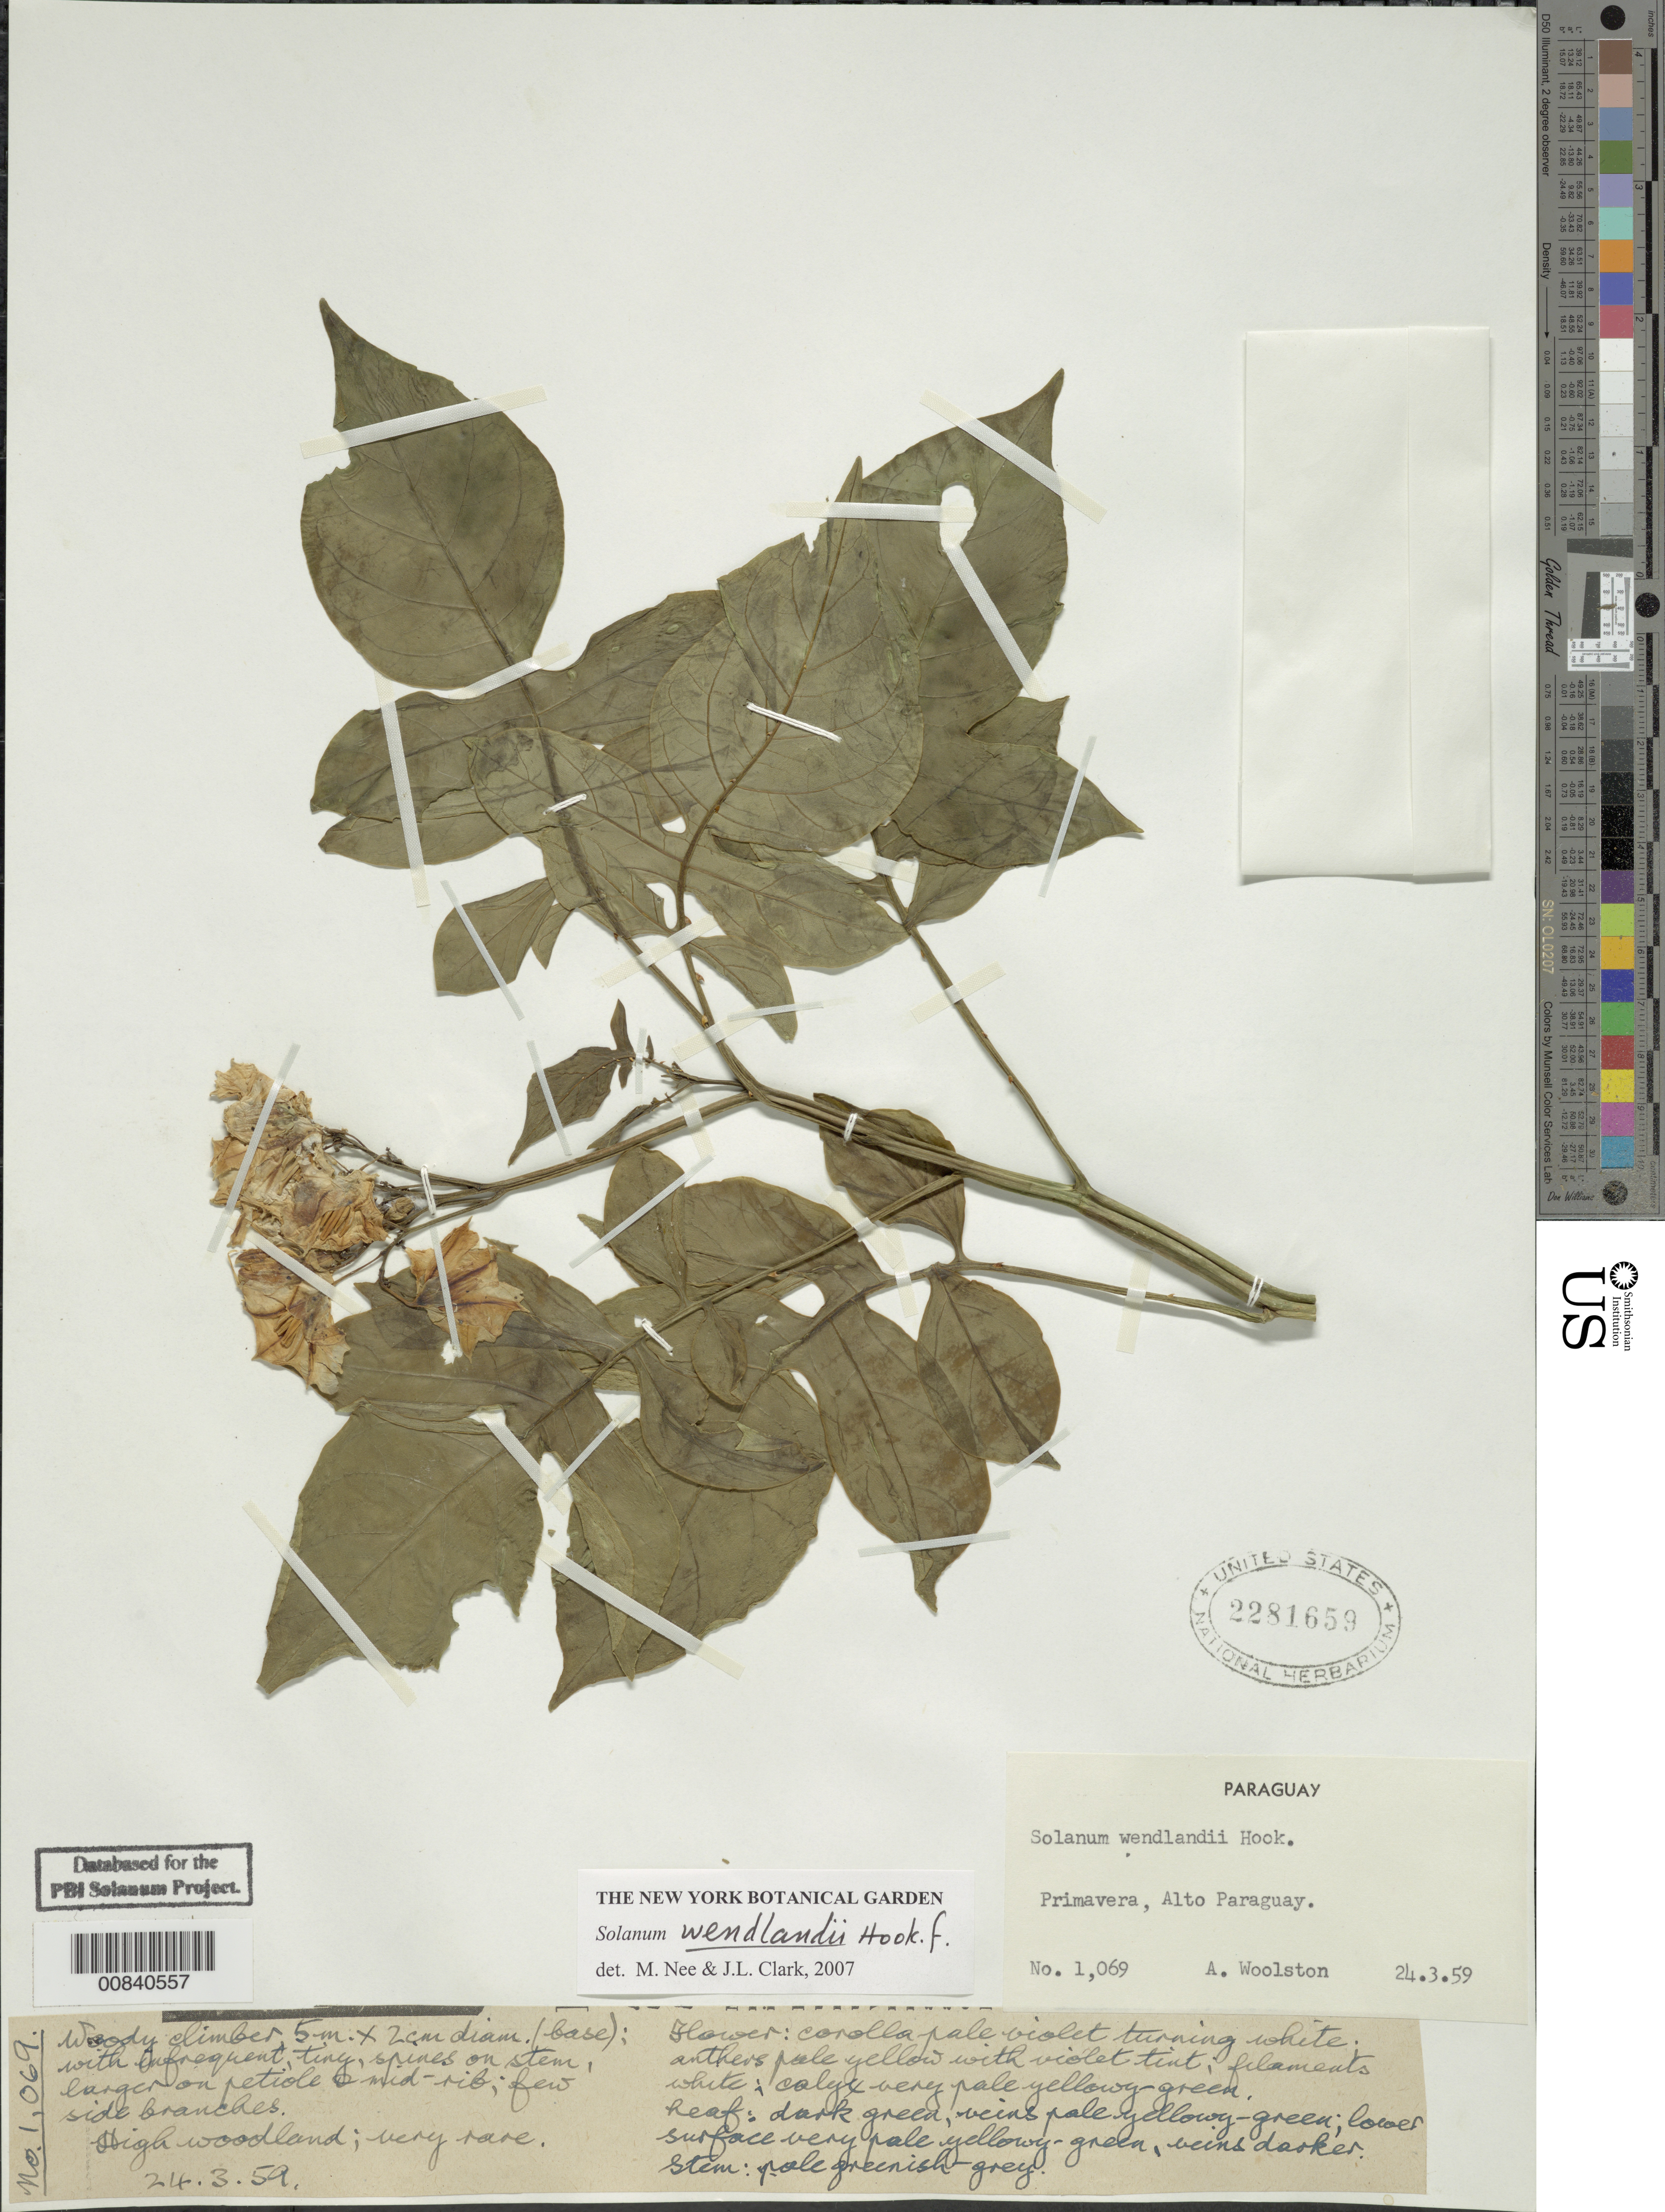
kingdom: Plantae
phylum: Tracheophyta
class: Magnoliopsida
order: Solanales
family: Solanaceae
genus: Solanum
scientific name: Solanum wendlandii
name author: Hook. f.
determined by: Clark, J. L., (SEL), The Marie Selby Botanical Garden (UNITED STATES)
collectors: A. Woolston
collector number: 1069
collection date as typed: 24 Mar 1959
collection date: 1959-03-24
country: Paraguay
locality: Primavera. Alto Paraguay.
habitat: High woodland; very rare.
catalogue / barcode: US 2281659